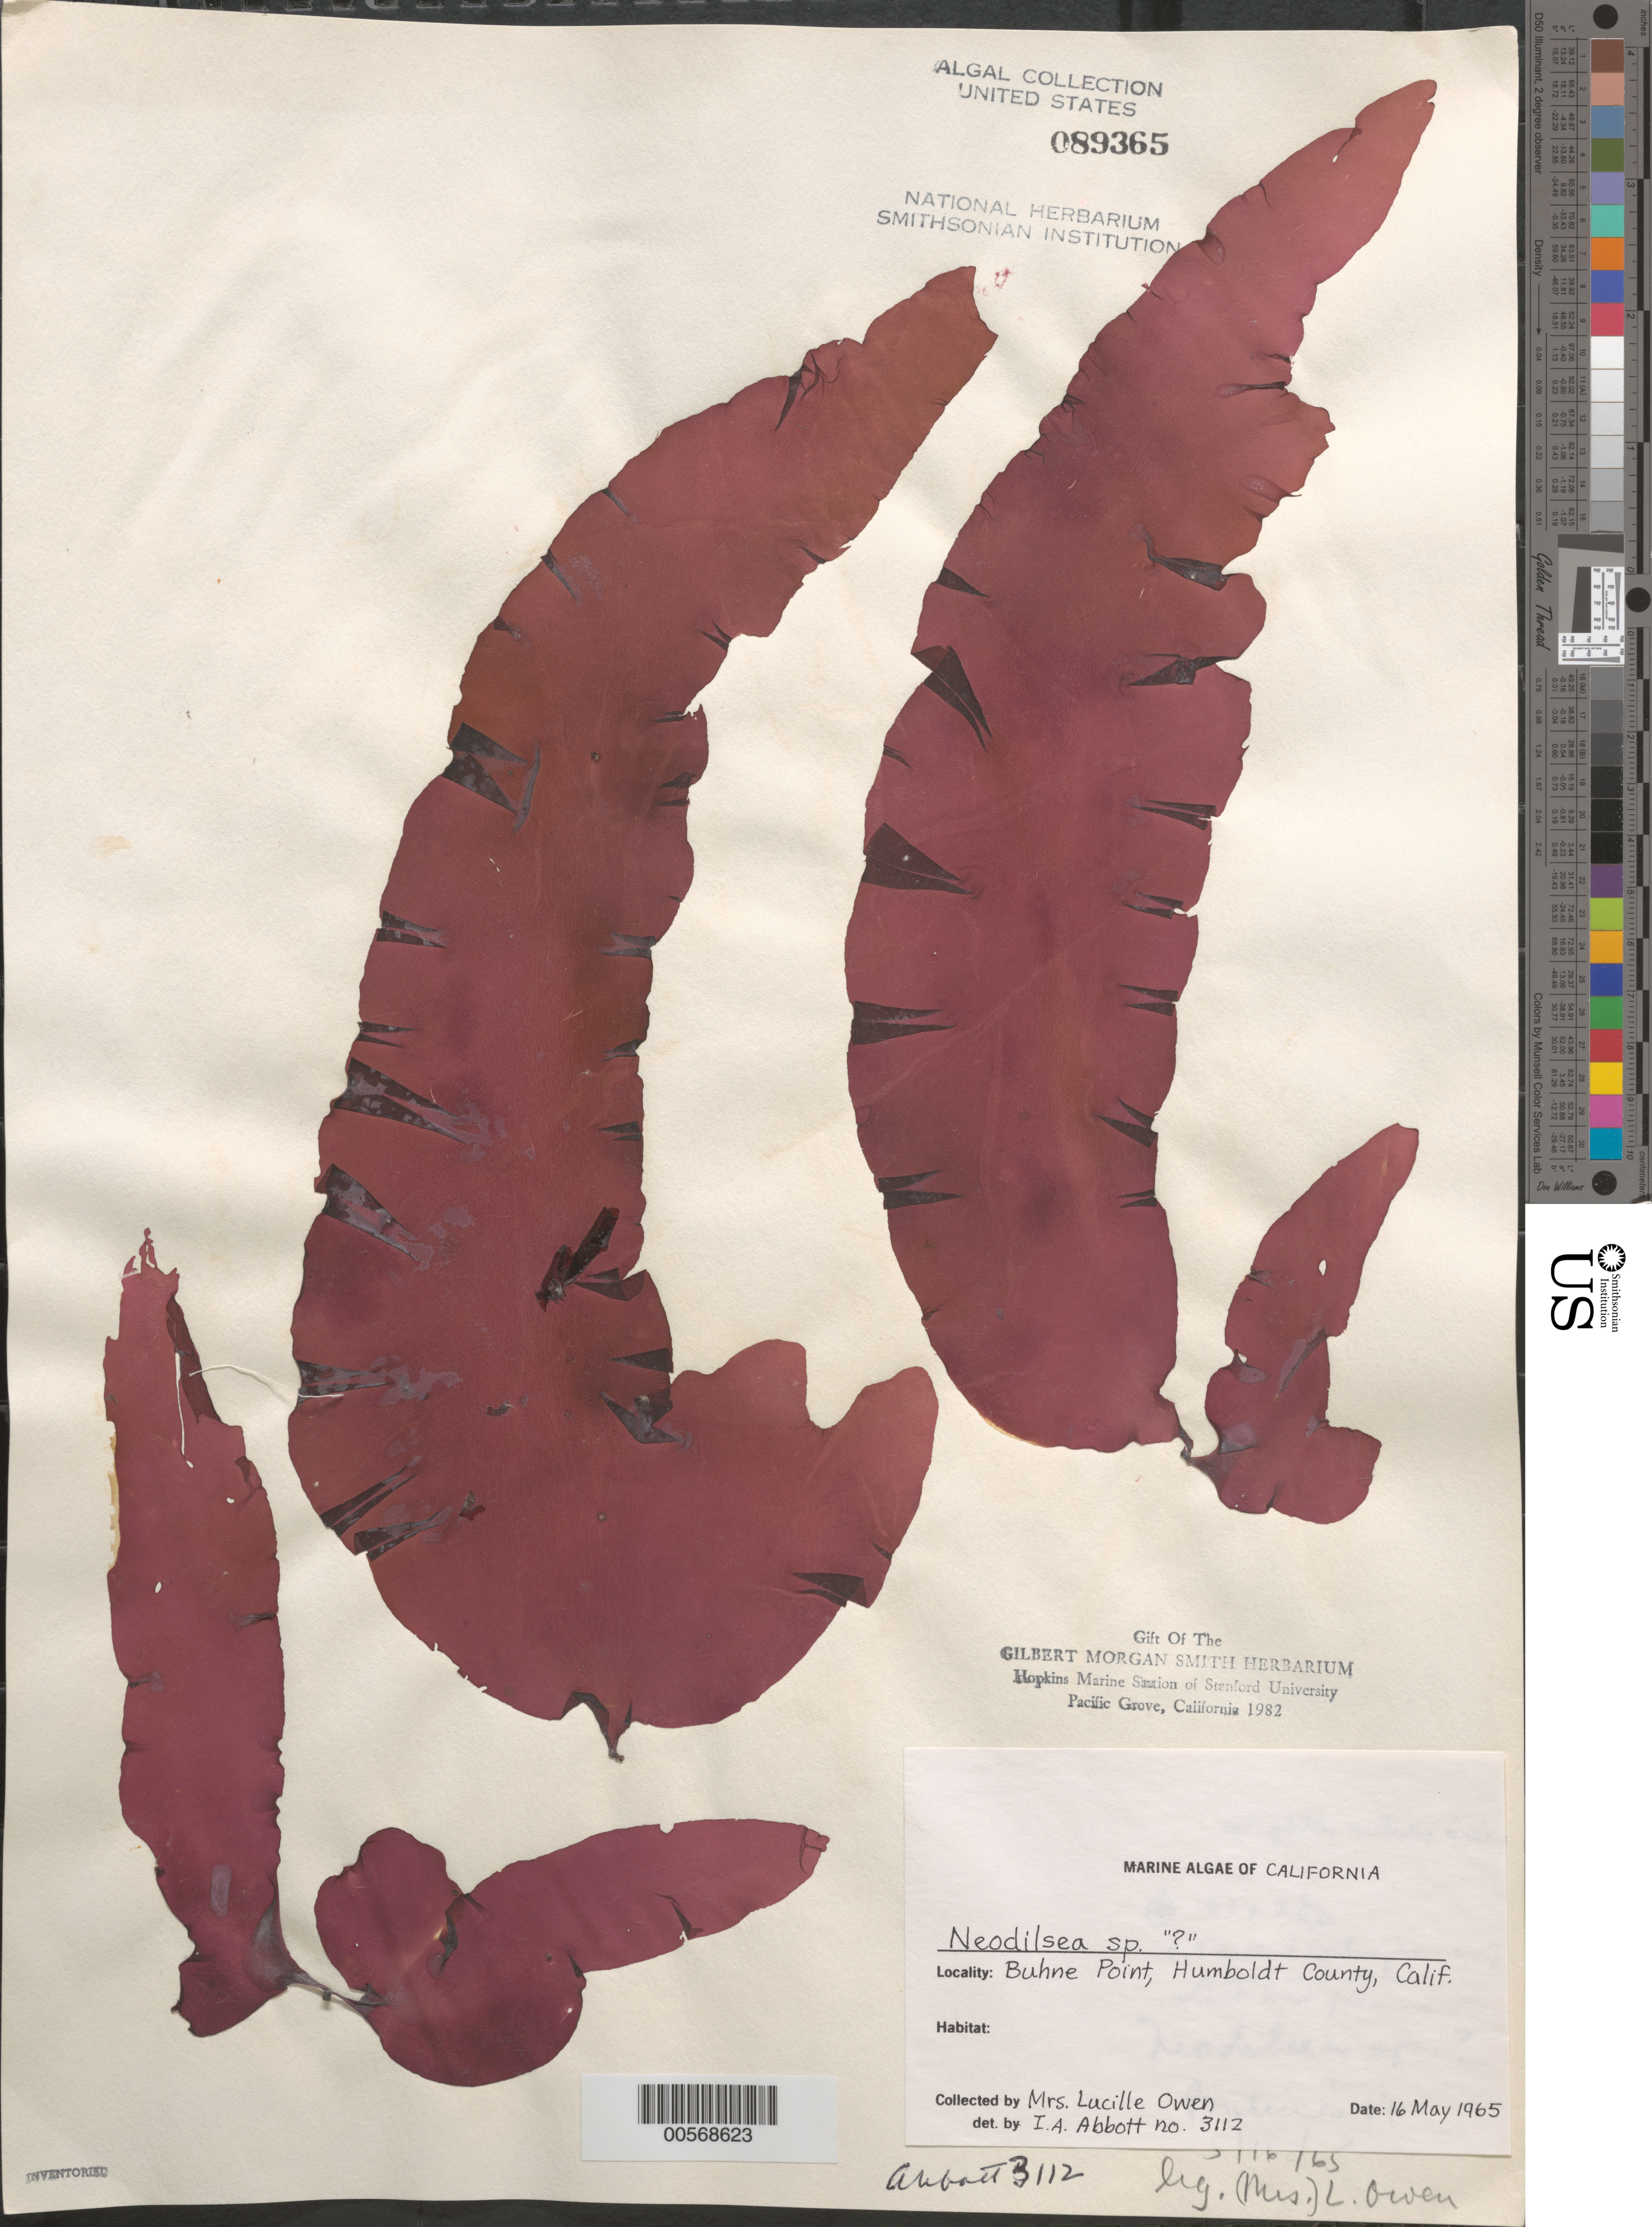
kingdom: Plantae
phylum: Rhodophyta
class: Florideophyceae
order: Gigartinales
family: Dumontiaceae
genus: Neodilsea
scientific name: Neodilsea sp.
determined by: Abbott, Isabella A.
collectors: L. Owen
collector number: IAA 3112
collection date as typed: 16 May 1965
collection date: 1965-05-16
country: United States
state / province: California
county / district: Humboldt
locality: Buhne Point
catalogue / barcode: US 89365